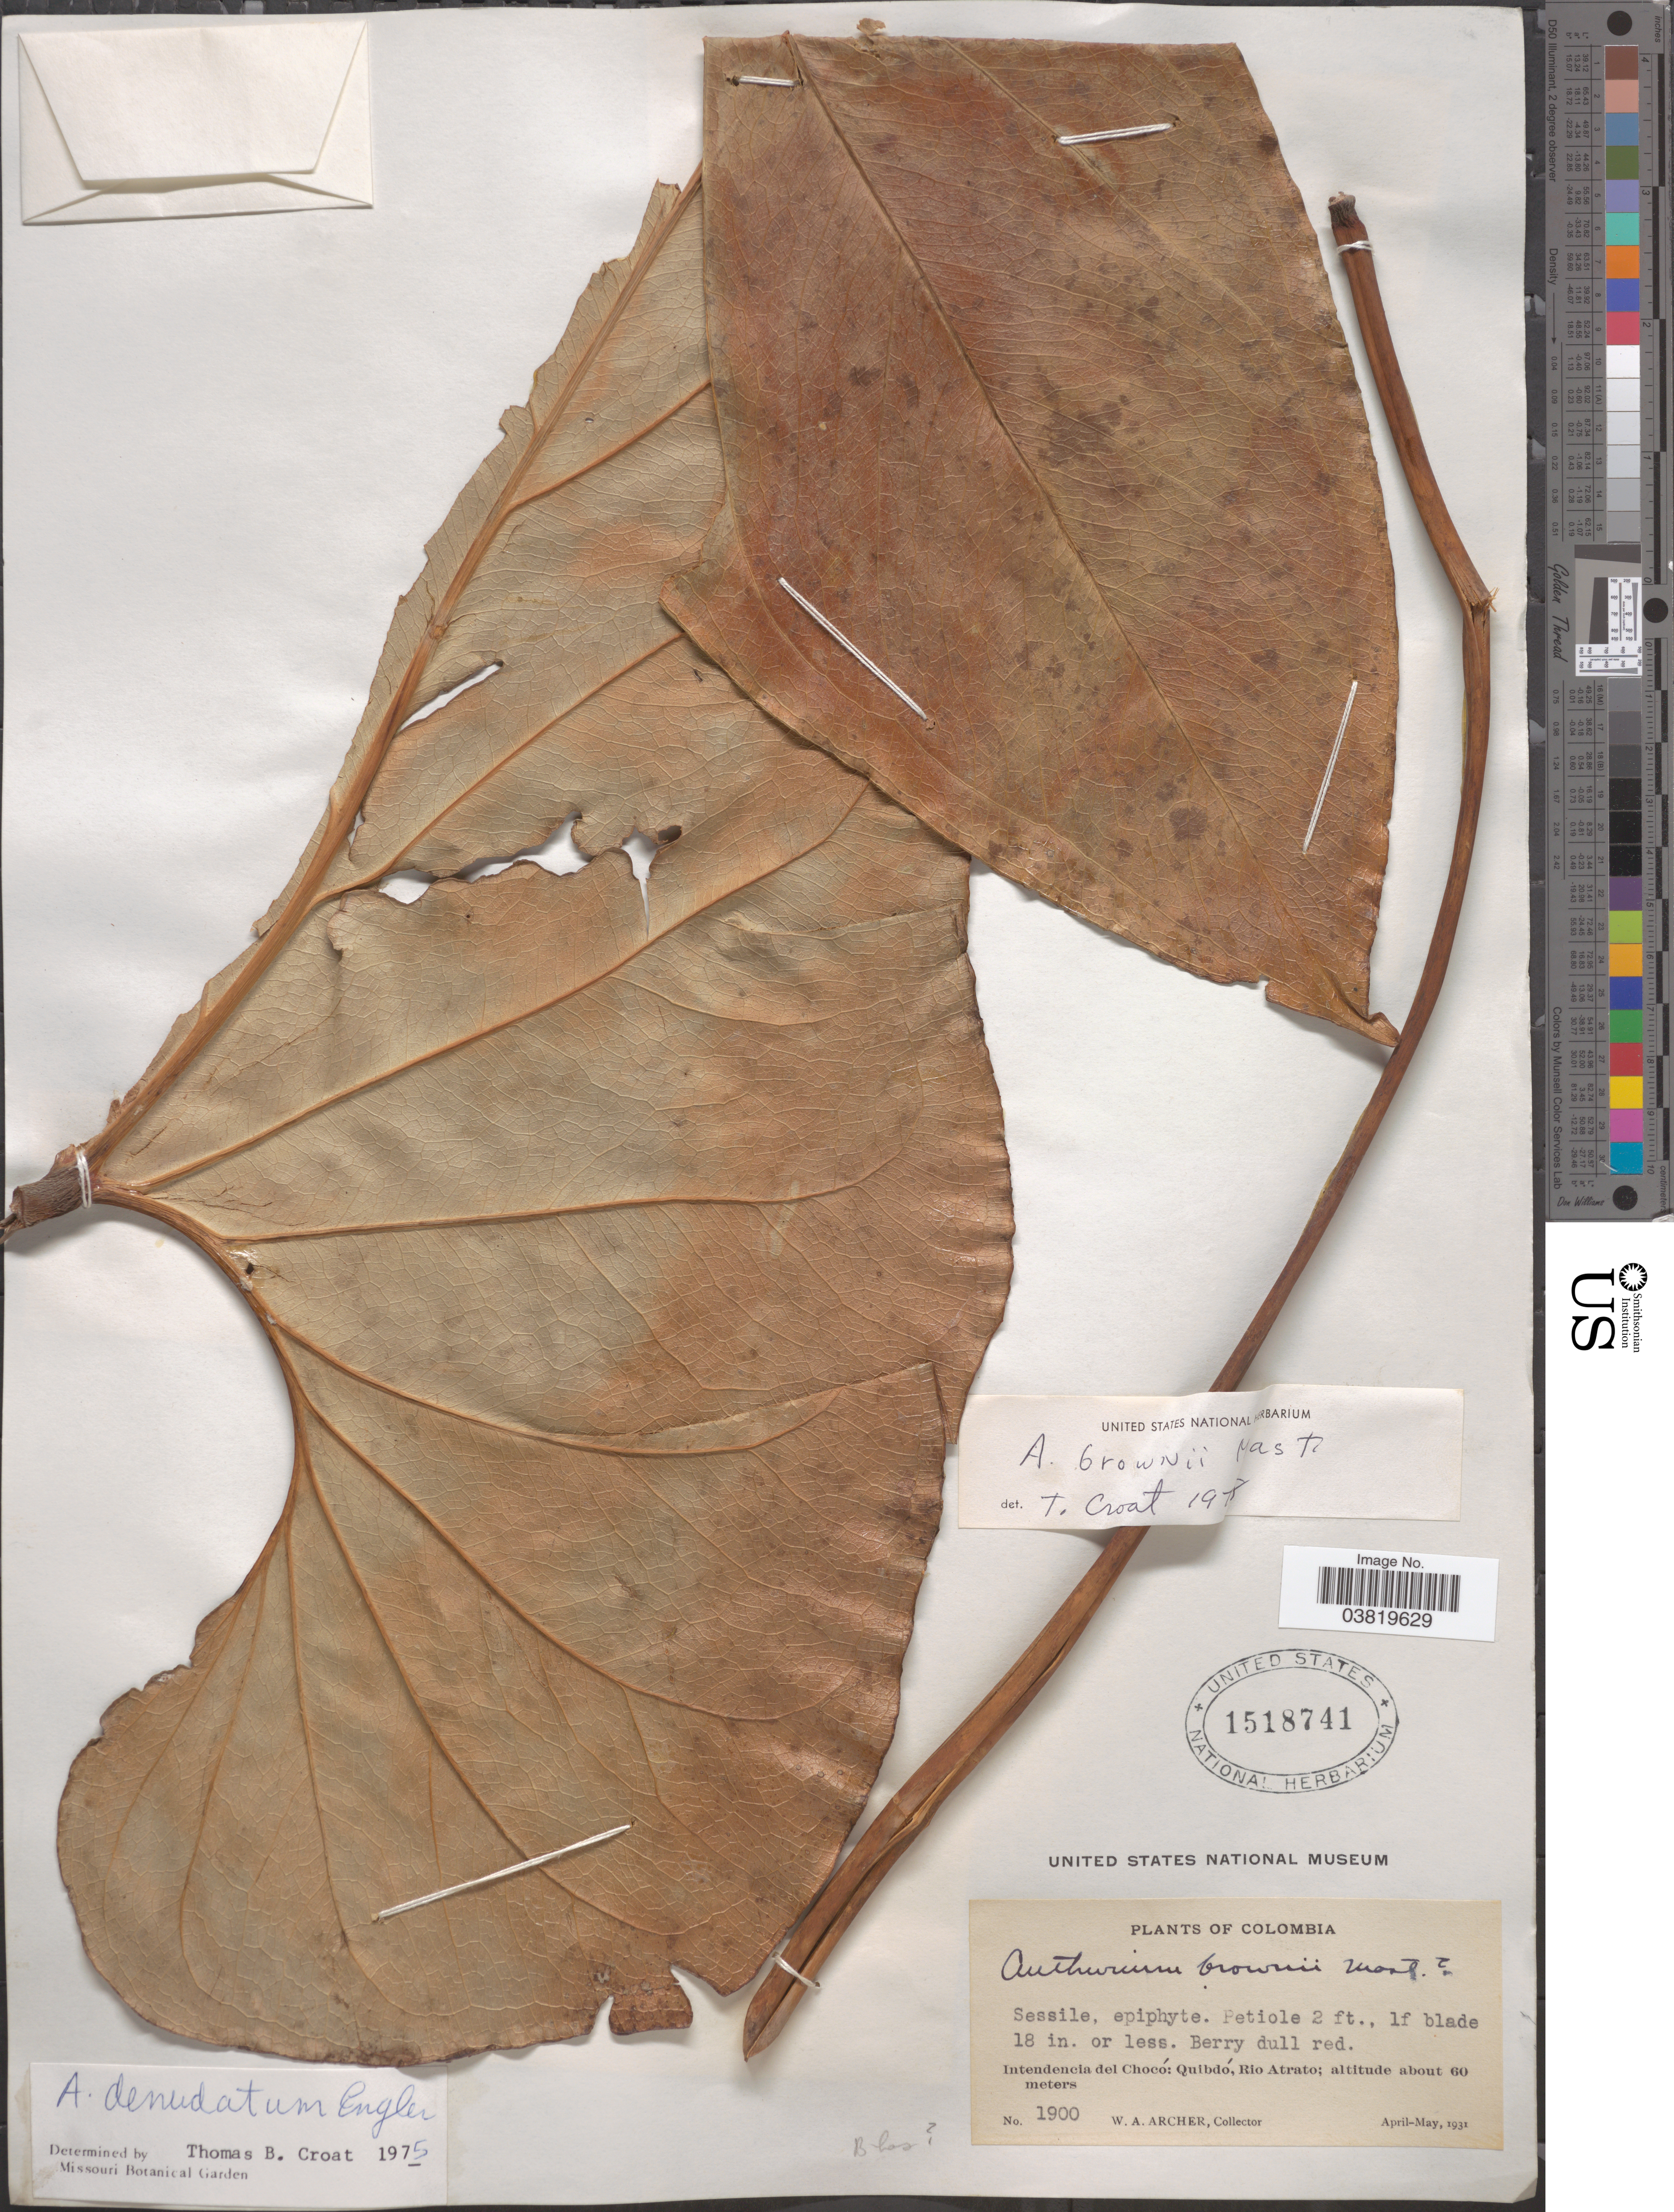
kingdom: Plantae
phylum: Tracheophyta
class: Liliopsida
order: Alismatales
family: Araceae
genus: Anthurium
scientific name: Anthurium brownii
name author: Mast.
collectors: W. Archer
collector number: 1900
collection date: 1931-04/1931-05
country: Colombia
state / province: Chocó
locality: Intendencia del Chocó: Quibdó, Rio Atrato.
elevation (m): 60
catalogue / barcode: US 1518741